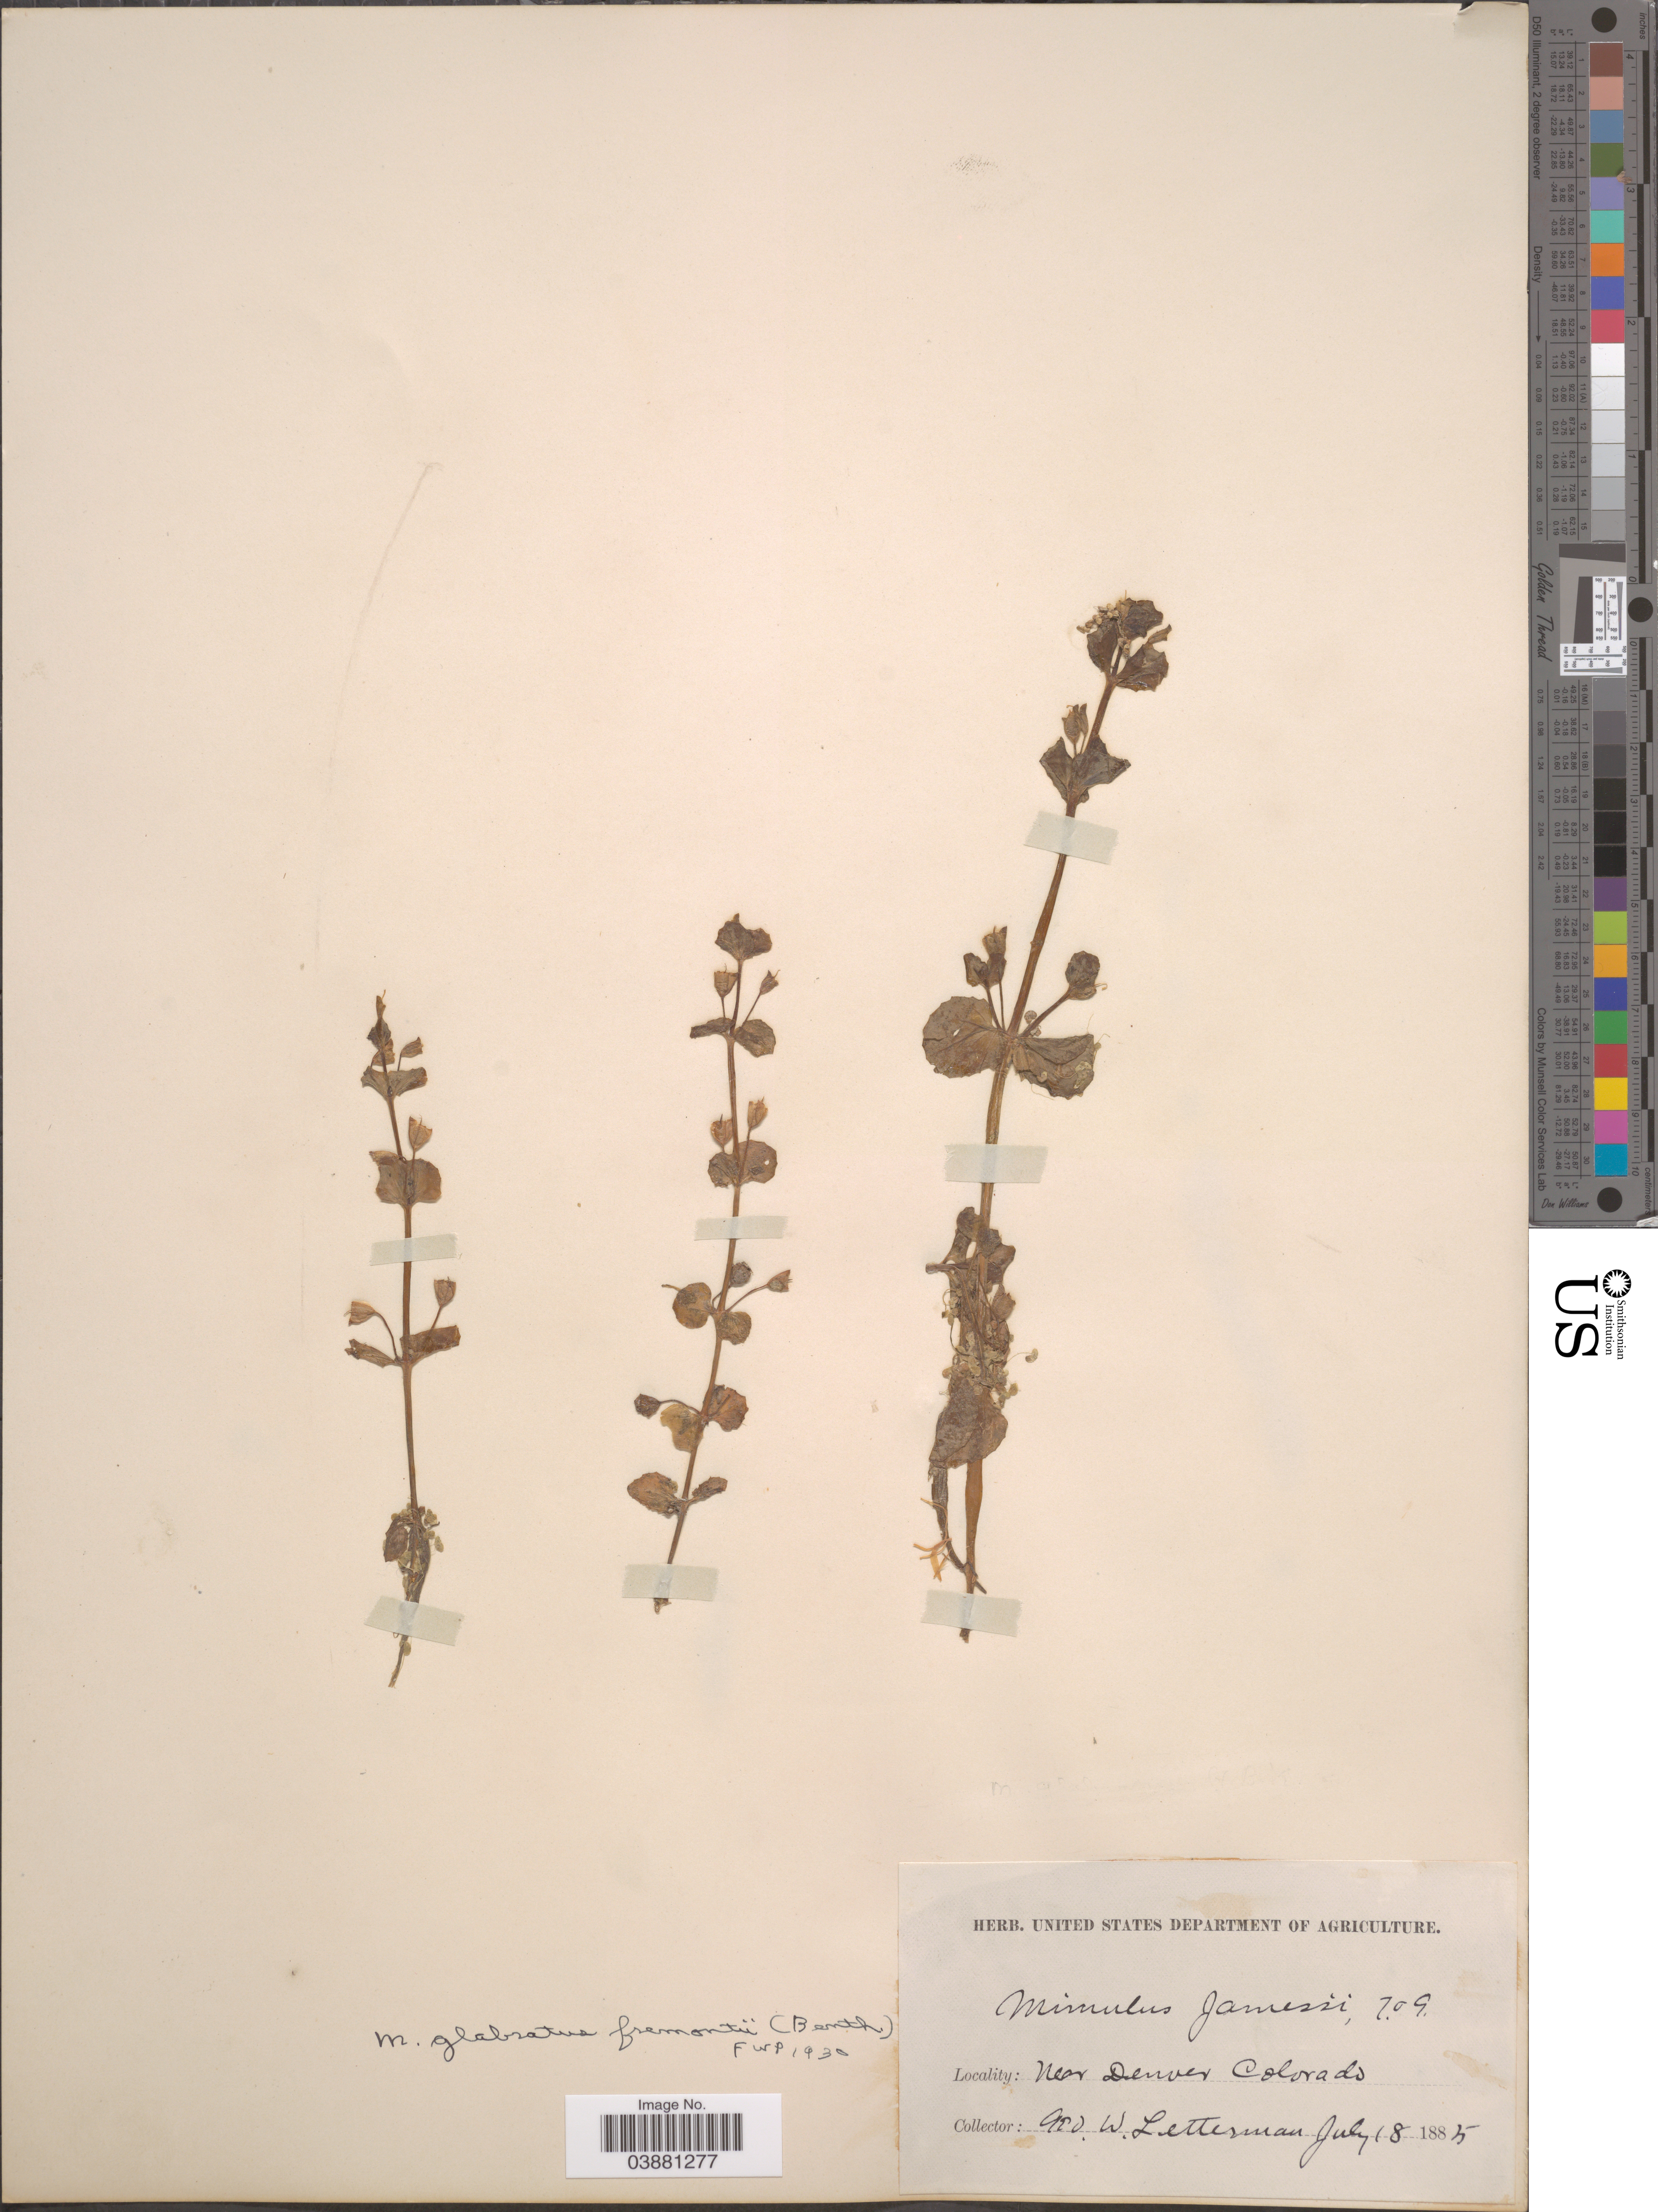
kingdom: Plantae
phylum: Tracheophyta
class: Magnoliopsida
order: Lamiales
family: Phrymaceae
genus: Mimulus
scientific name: Mimulus glabratus var. fremontii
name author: Kunth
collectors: G. W. Letterman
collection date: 1885-07-18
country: United States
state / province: Colorado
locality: Near Denver.